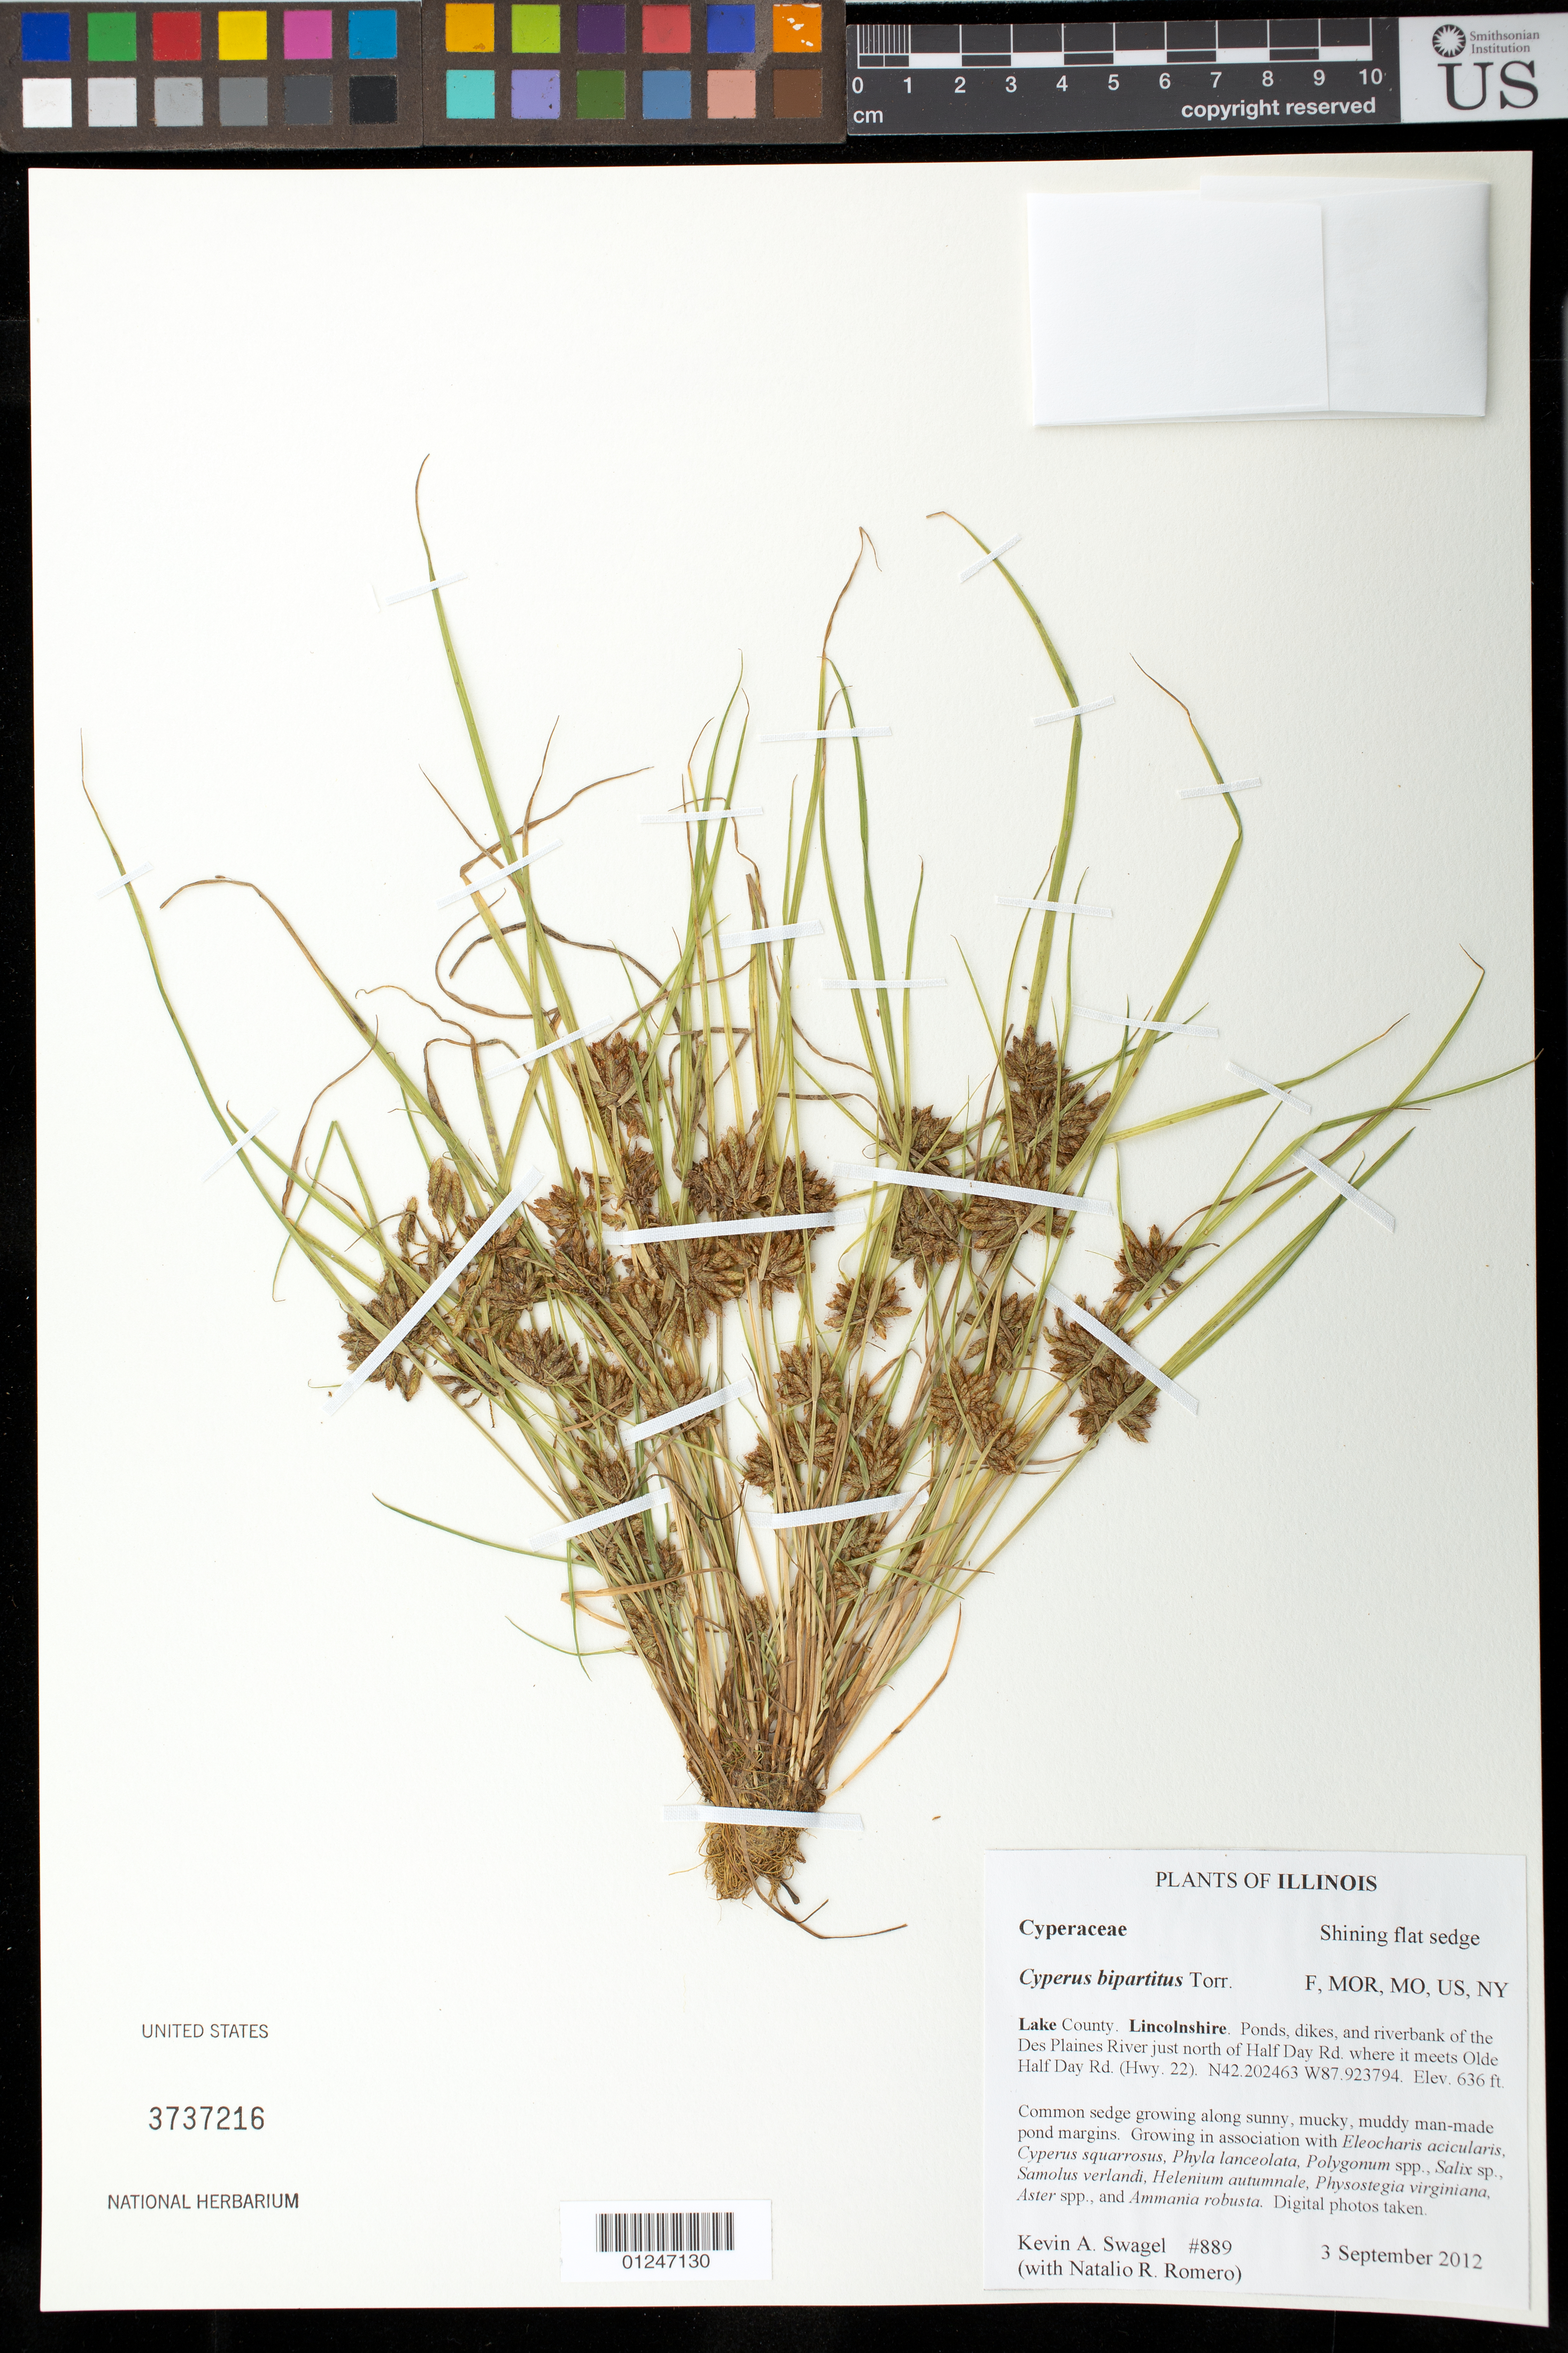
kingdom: Plantae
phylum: Tracheophyta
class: Liliopsida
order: Poales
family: Cyperaceae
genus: Cyperus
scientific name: Cyperus bipartitus Torr.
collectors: K. Swagel & N. Romero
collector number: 889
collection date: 2012-09-03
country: United States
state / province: Illinois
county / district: Lake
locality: Lake County. Lincolnshire. Ponds, dikes, and riverbank of the Des Plaines River just north of Half Day Rd. where it meets Olde Half Day Rd. (Hwy.22).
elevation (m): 636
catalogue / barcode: US 3737216